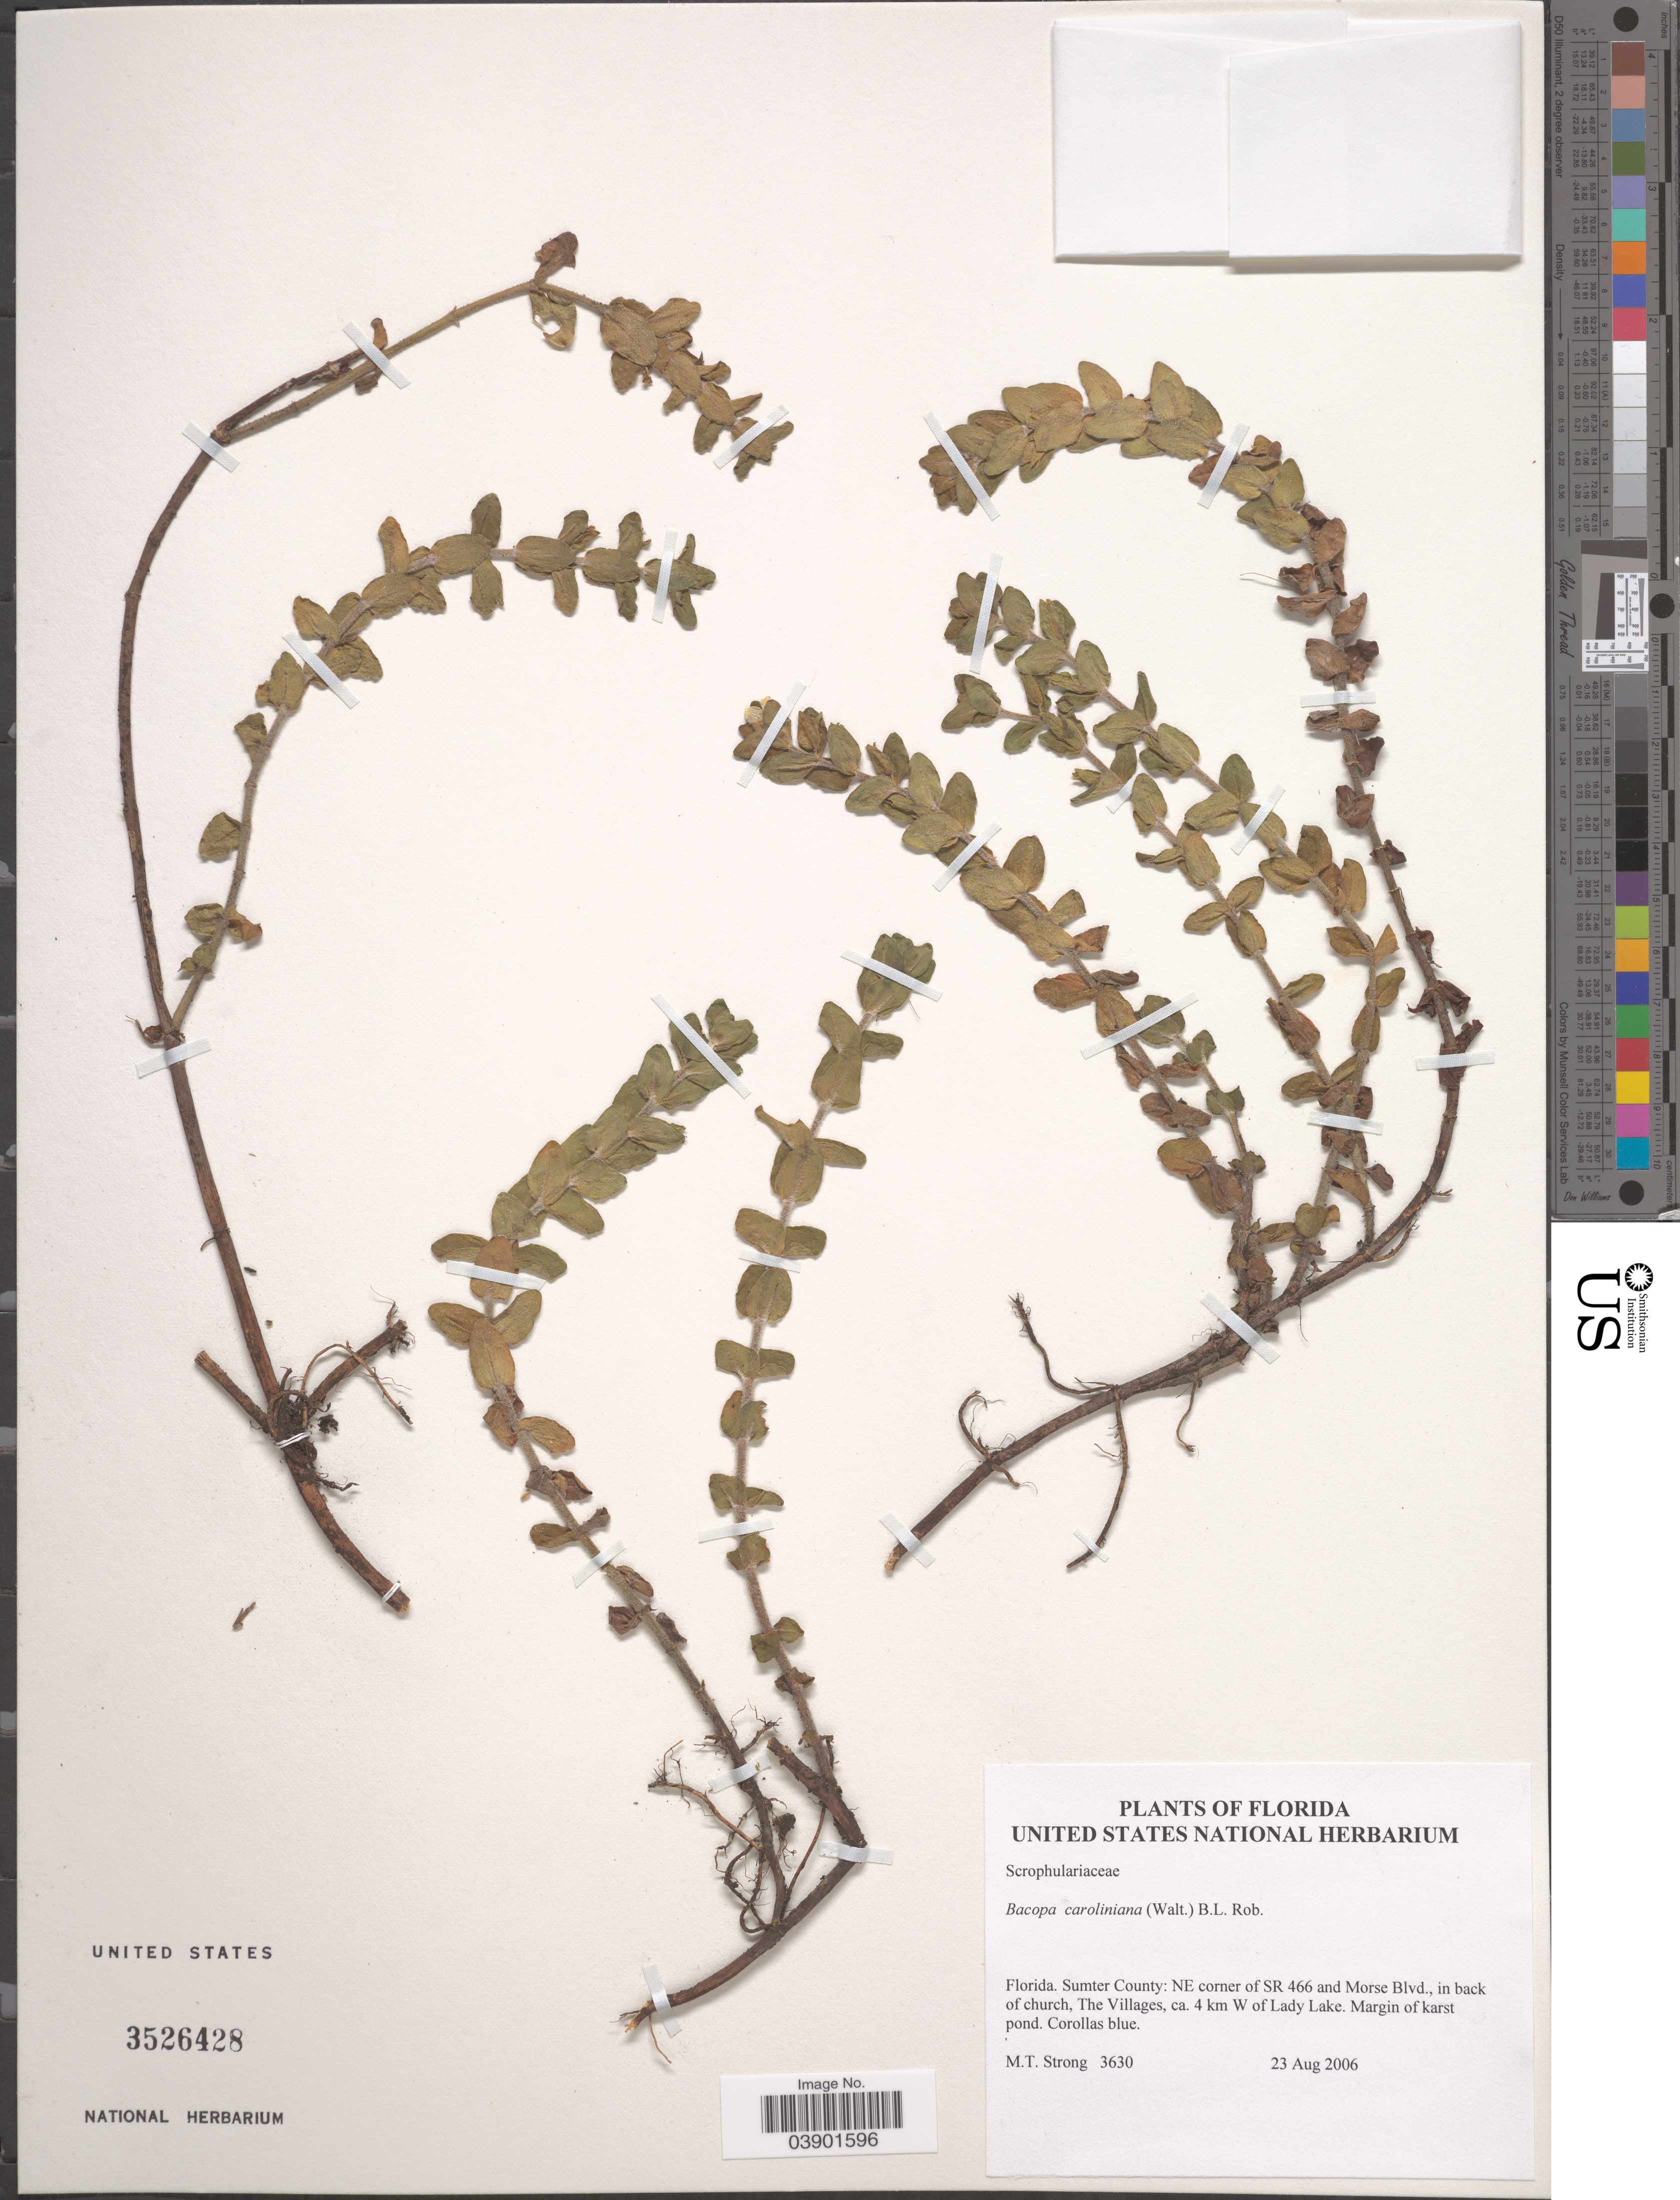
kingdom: Plantae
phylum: Tracheophyta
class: Magnoliopsida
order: Lamiales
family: Plantaginaceae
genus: Bacopa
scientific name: Bacopa caroliniana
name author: (Walter) B.L. Rob.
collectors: M. T. Strong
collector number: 3630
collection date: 2006-08-23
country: United States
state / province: Florida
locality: Sumter County: NE corner of SR 466 and Morse Blvd., in back of church, The Villages, ca. 4 km W of Lady Lake.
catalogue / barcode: US 3526428